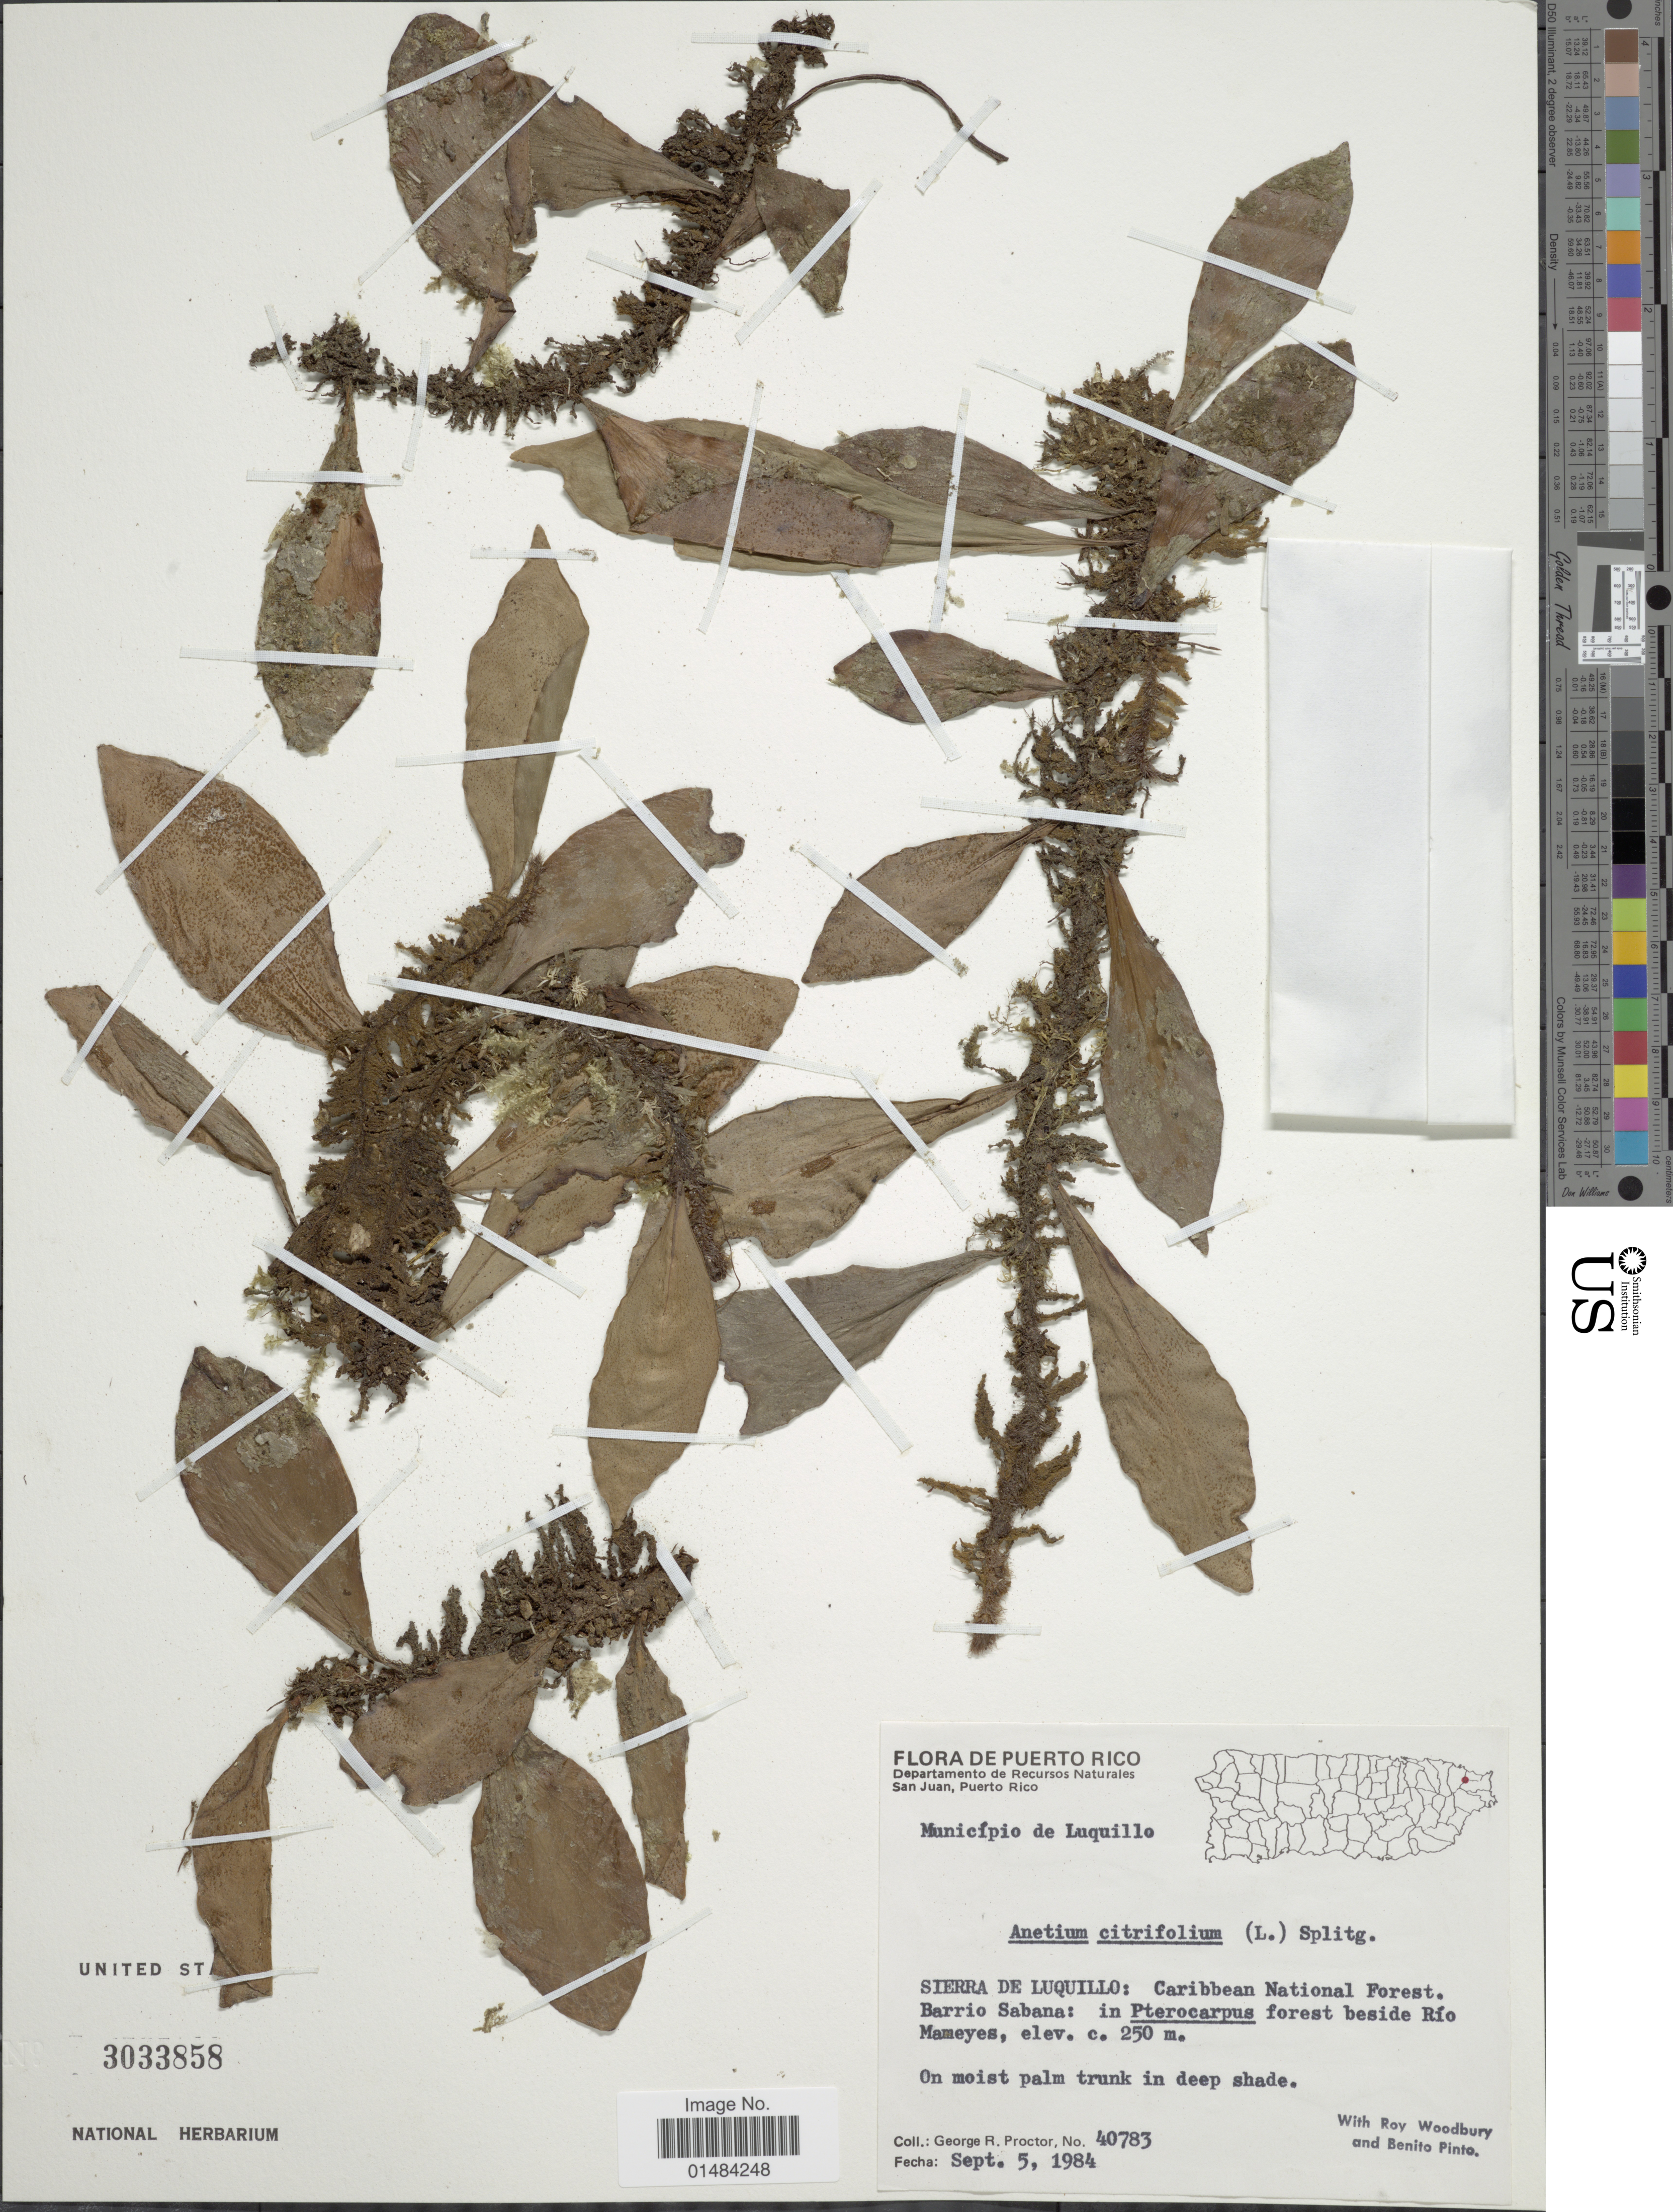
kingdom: Plantae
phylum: Tracheophyta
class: Polypodiopsida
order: Polypodiales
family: Pteridaceae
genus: Anetium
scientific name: Anetium citrifolium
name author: (L.) Splitg.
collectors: G. R. Proctor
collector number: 40783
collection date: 1984-09-05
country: Puerto Rico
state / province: Luquillo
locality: Puerto Rico,San Juan, Sierra de Luquillo: Caribbean National Forest. Barrio Sabana, in Pterocarpus forest beside Rio Mameys.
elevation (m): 250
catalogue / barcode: US 3033858